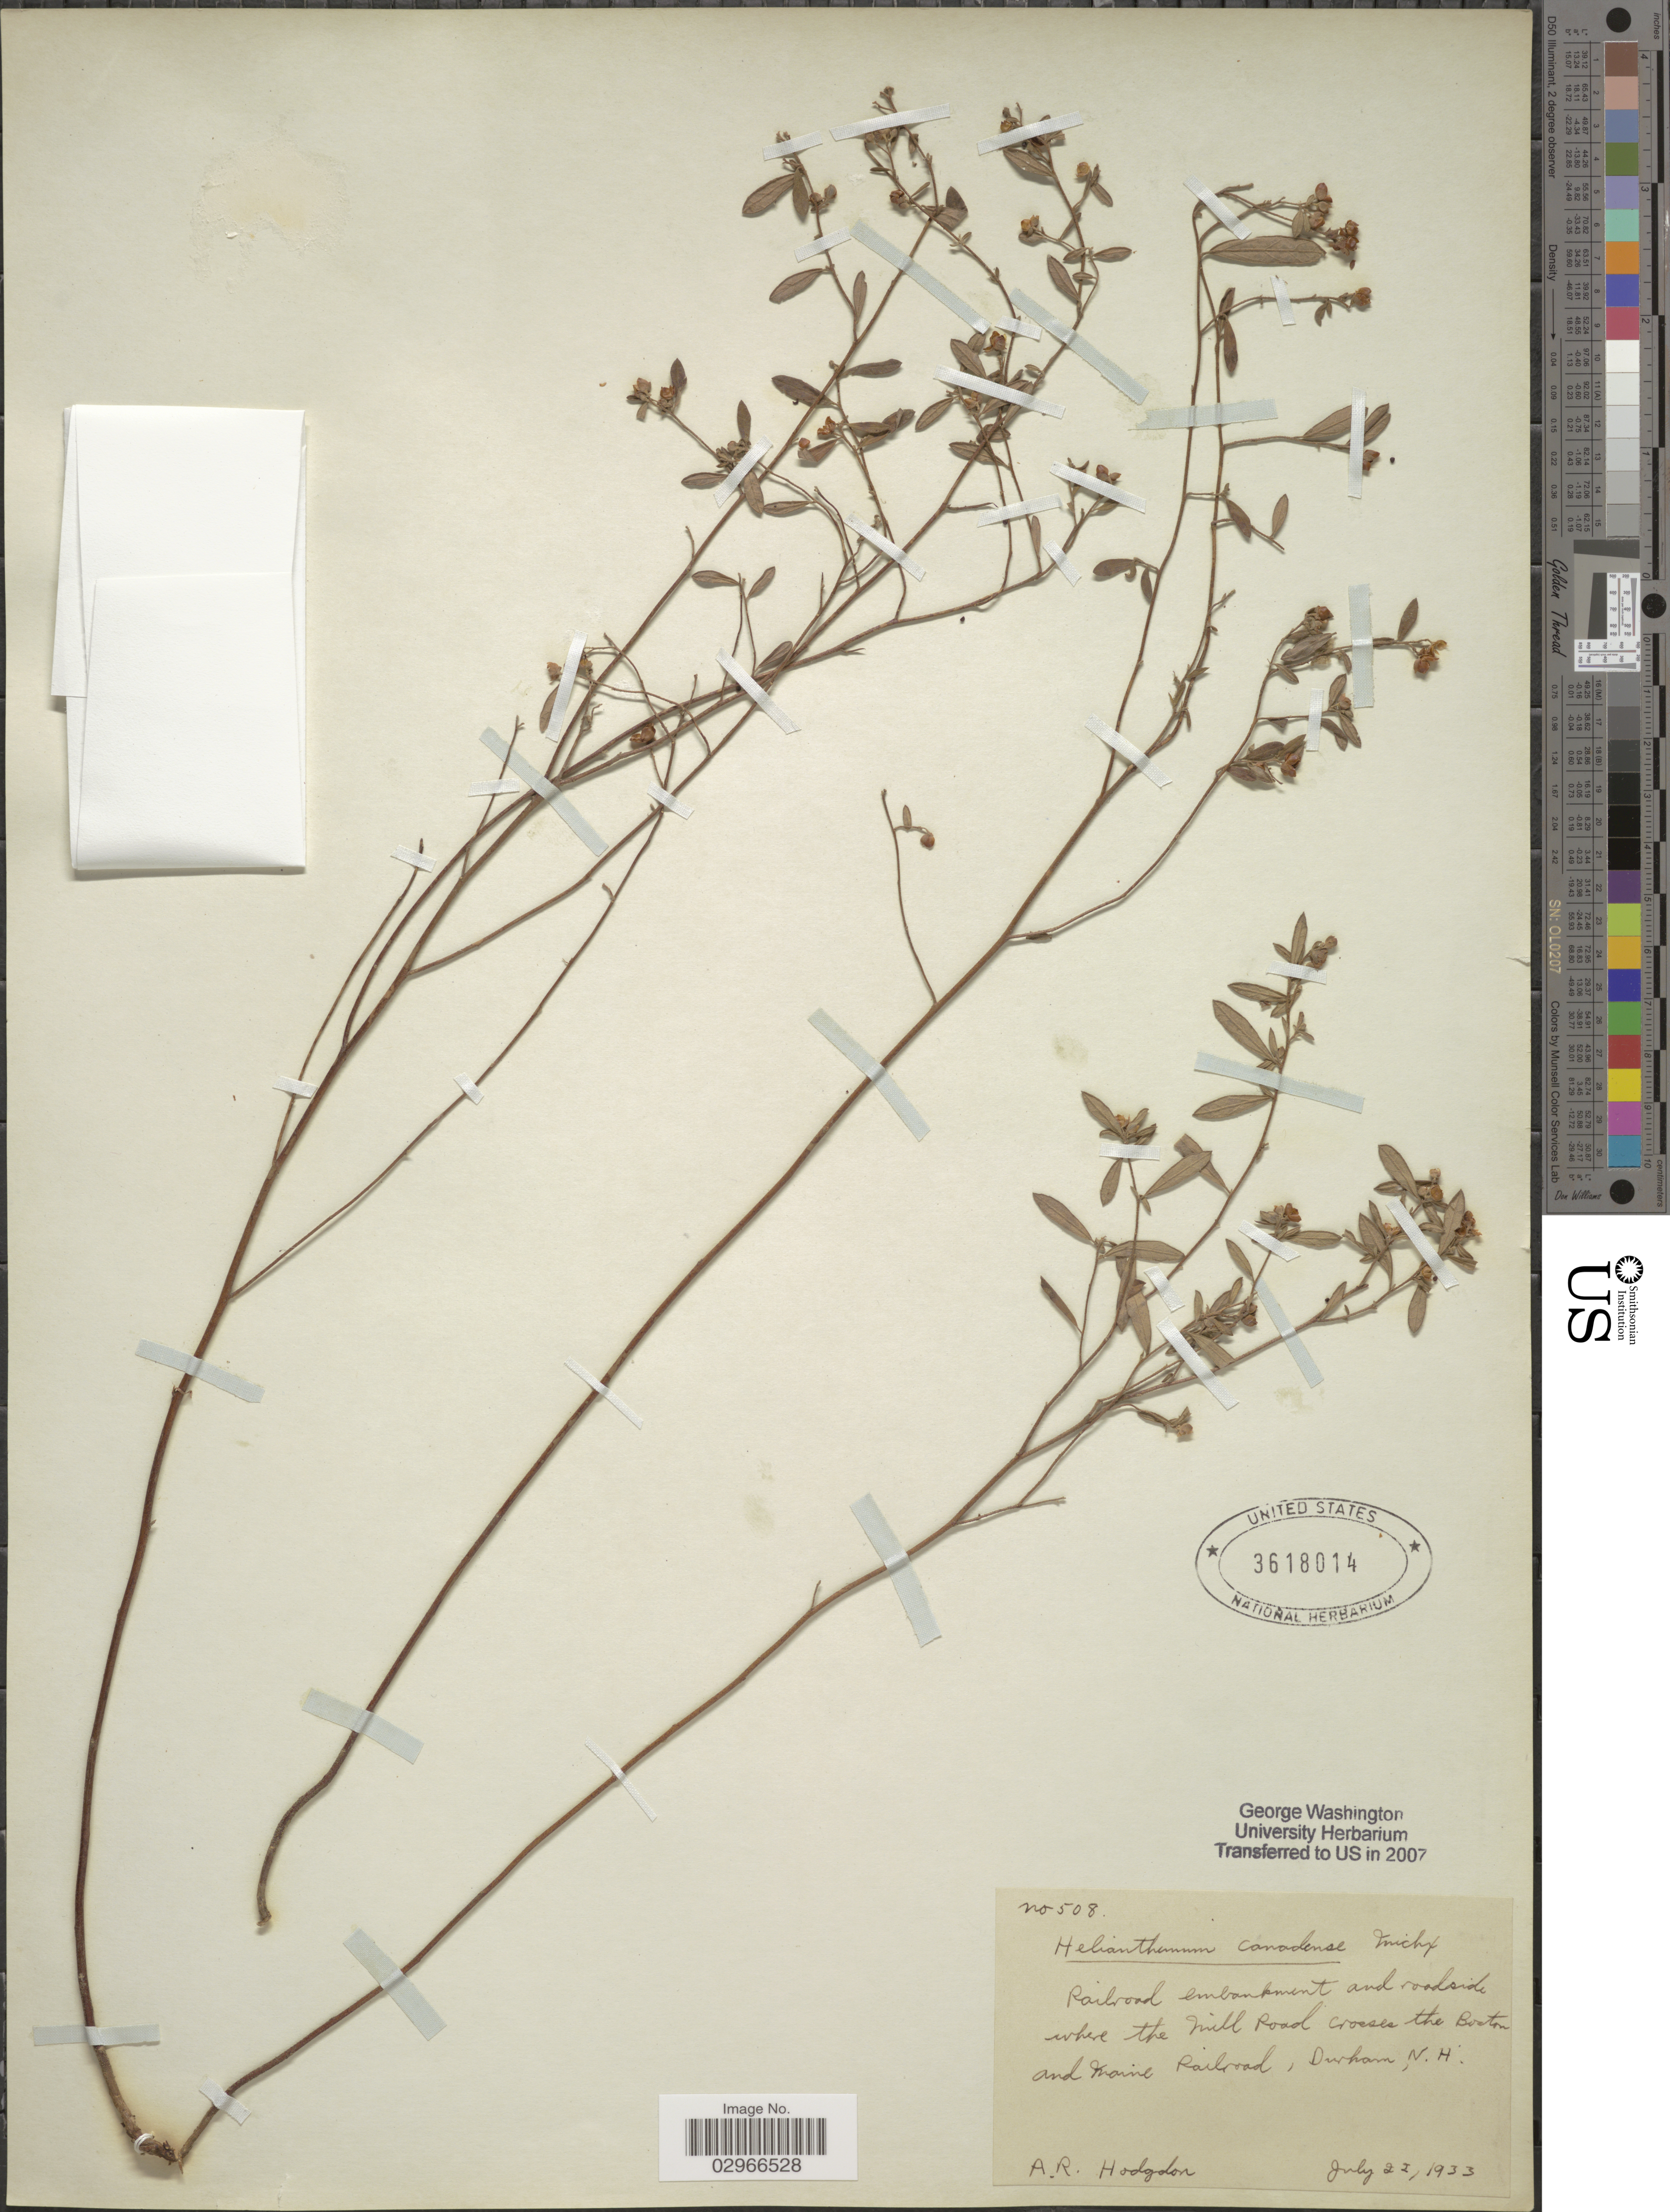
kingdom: Plantae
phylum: Tracheophyta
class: Magnoliopsida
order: Malvales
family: Cistaceae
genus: Helianthemum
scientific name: Helianthemum canadense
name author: (L.) Michx.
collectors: A. R. Hodgdon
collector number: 508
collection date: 1933-07-22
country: United States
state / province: New Hampshire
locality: Railroad embankment and roadside where the Mill Road crosses the Boston and Maine Railroad, Durham, N.H.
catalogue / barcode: US 3618014